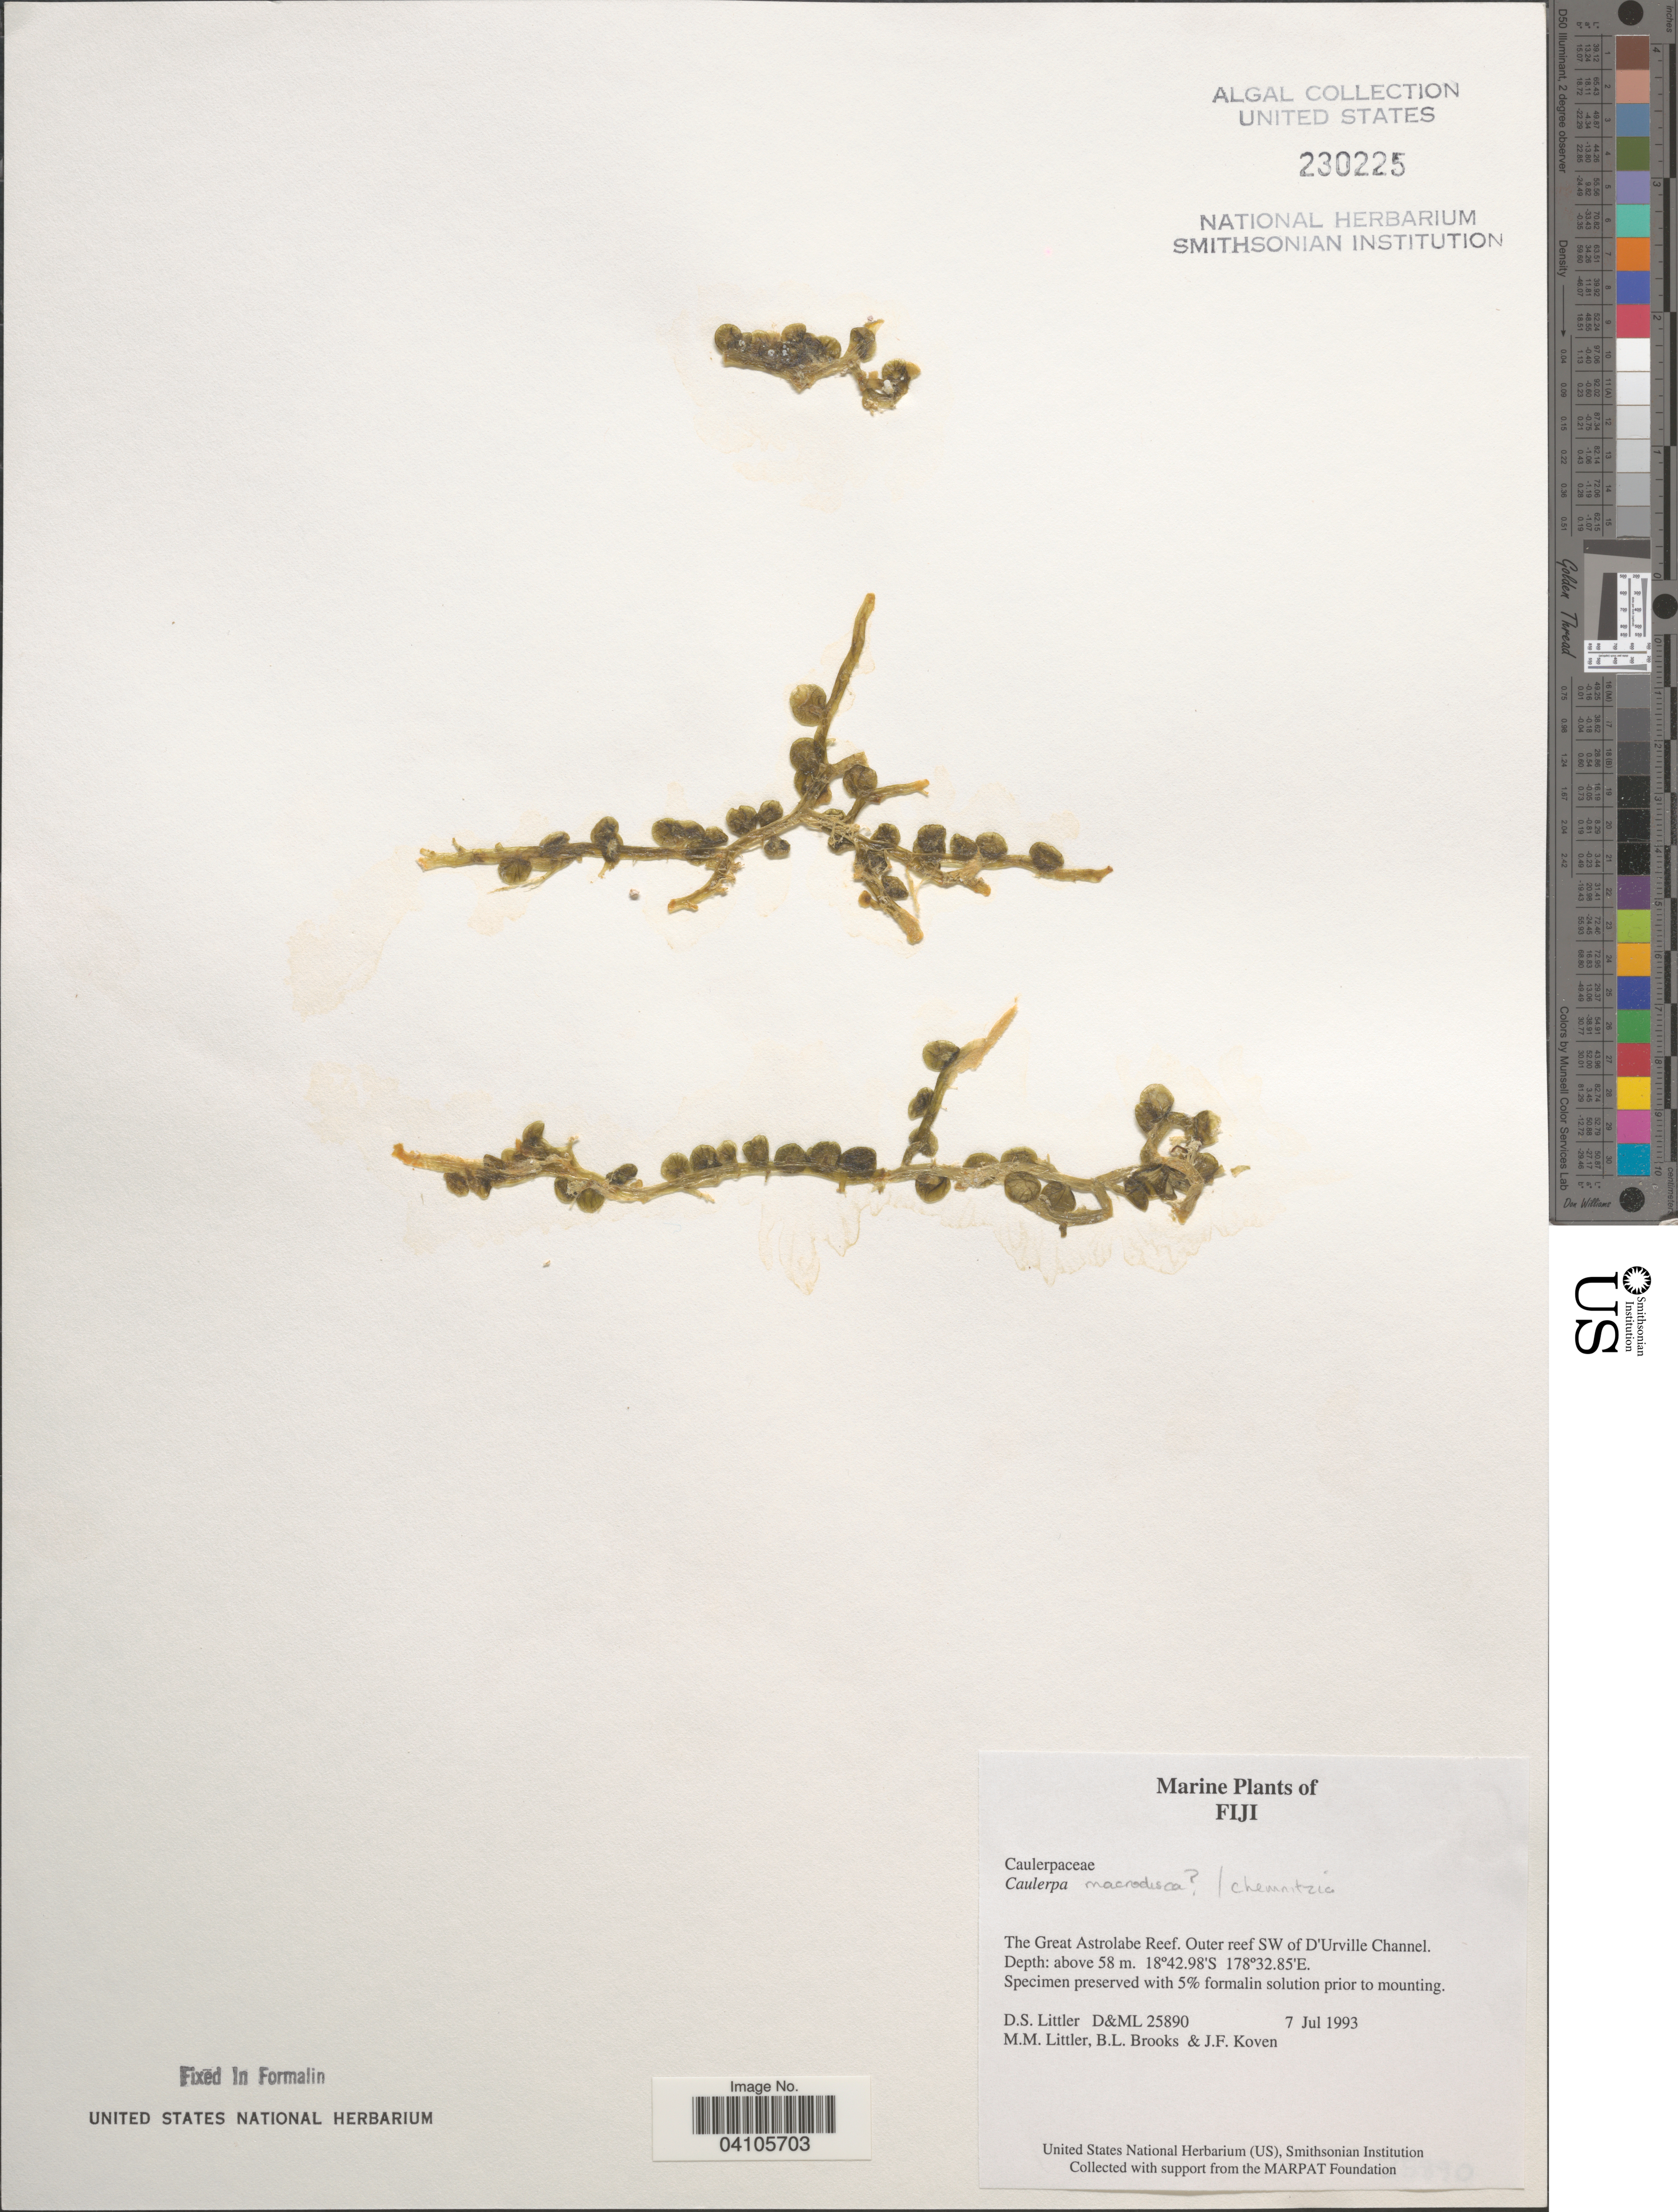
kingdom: Plantae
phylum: Chlorophyta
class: Ulvophyceae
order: Bryopsidales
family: Caulerpaceae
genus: Caulerpa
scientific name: Caulerpa macrodisca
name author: Decne.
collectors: D. S. Littler, B. Brooks & J. Koven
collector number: D&ML 25890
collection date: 1993-07-07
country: Fiji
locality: The Great Astrolabe Reef. Outer reef SW of D'Urville Channel.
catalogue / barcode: US 230225